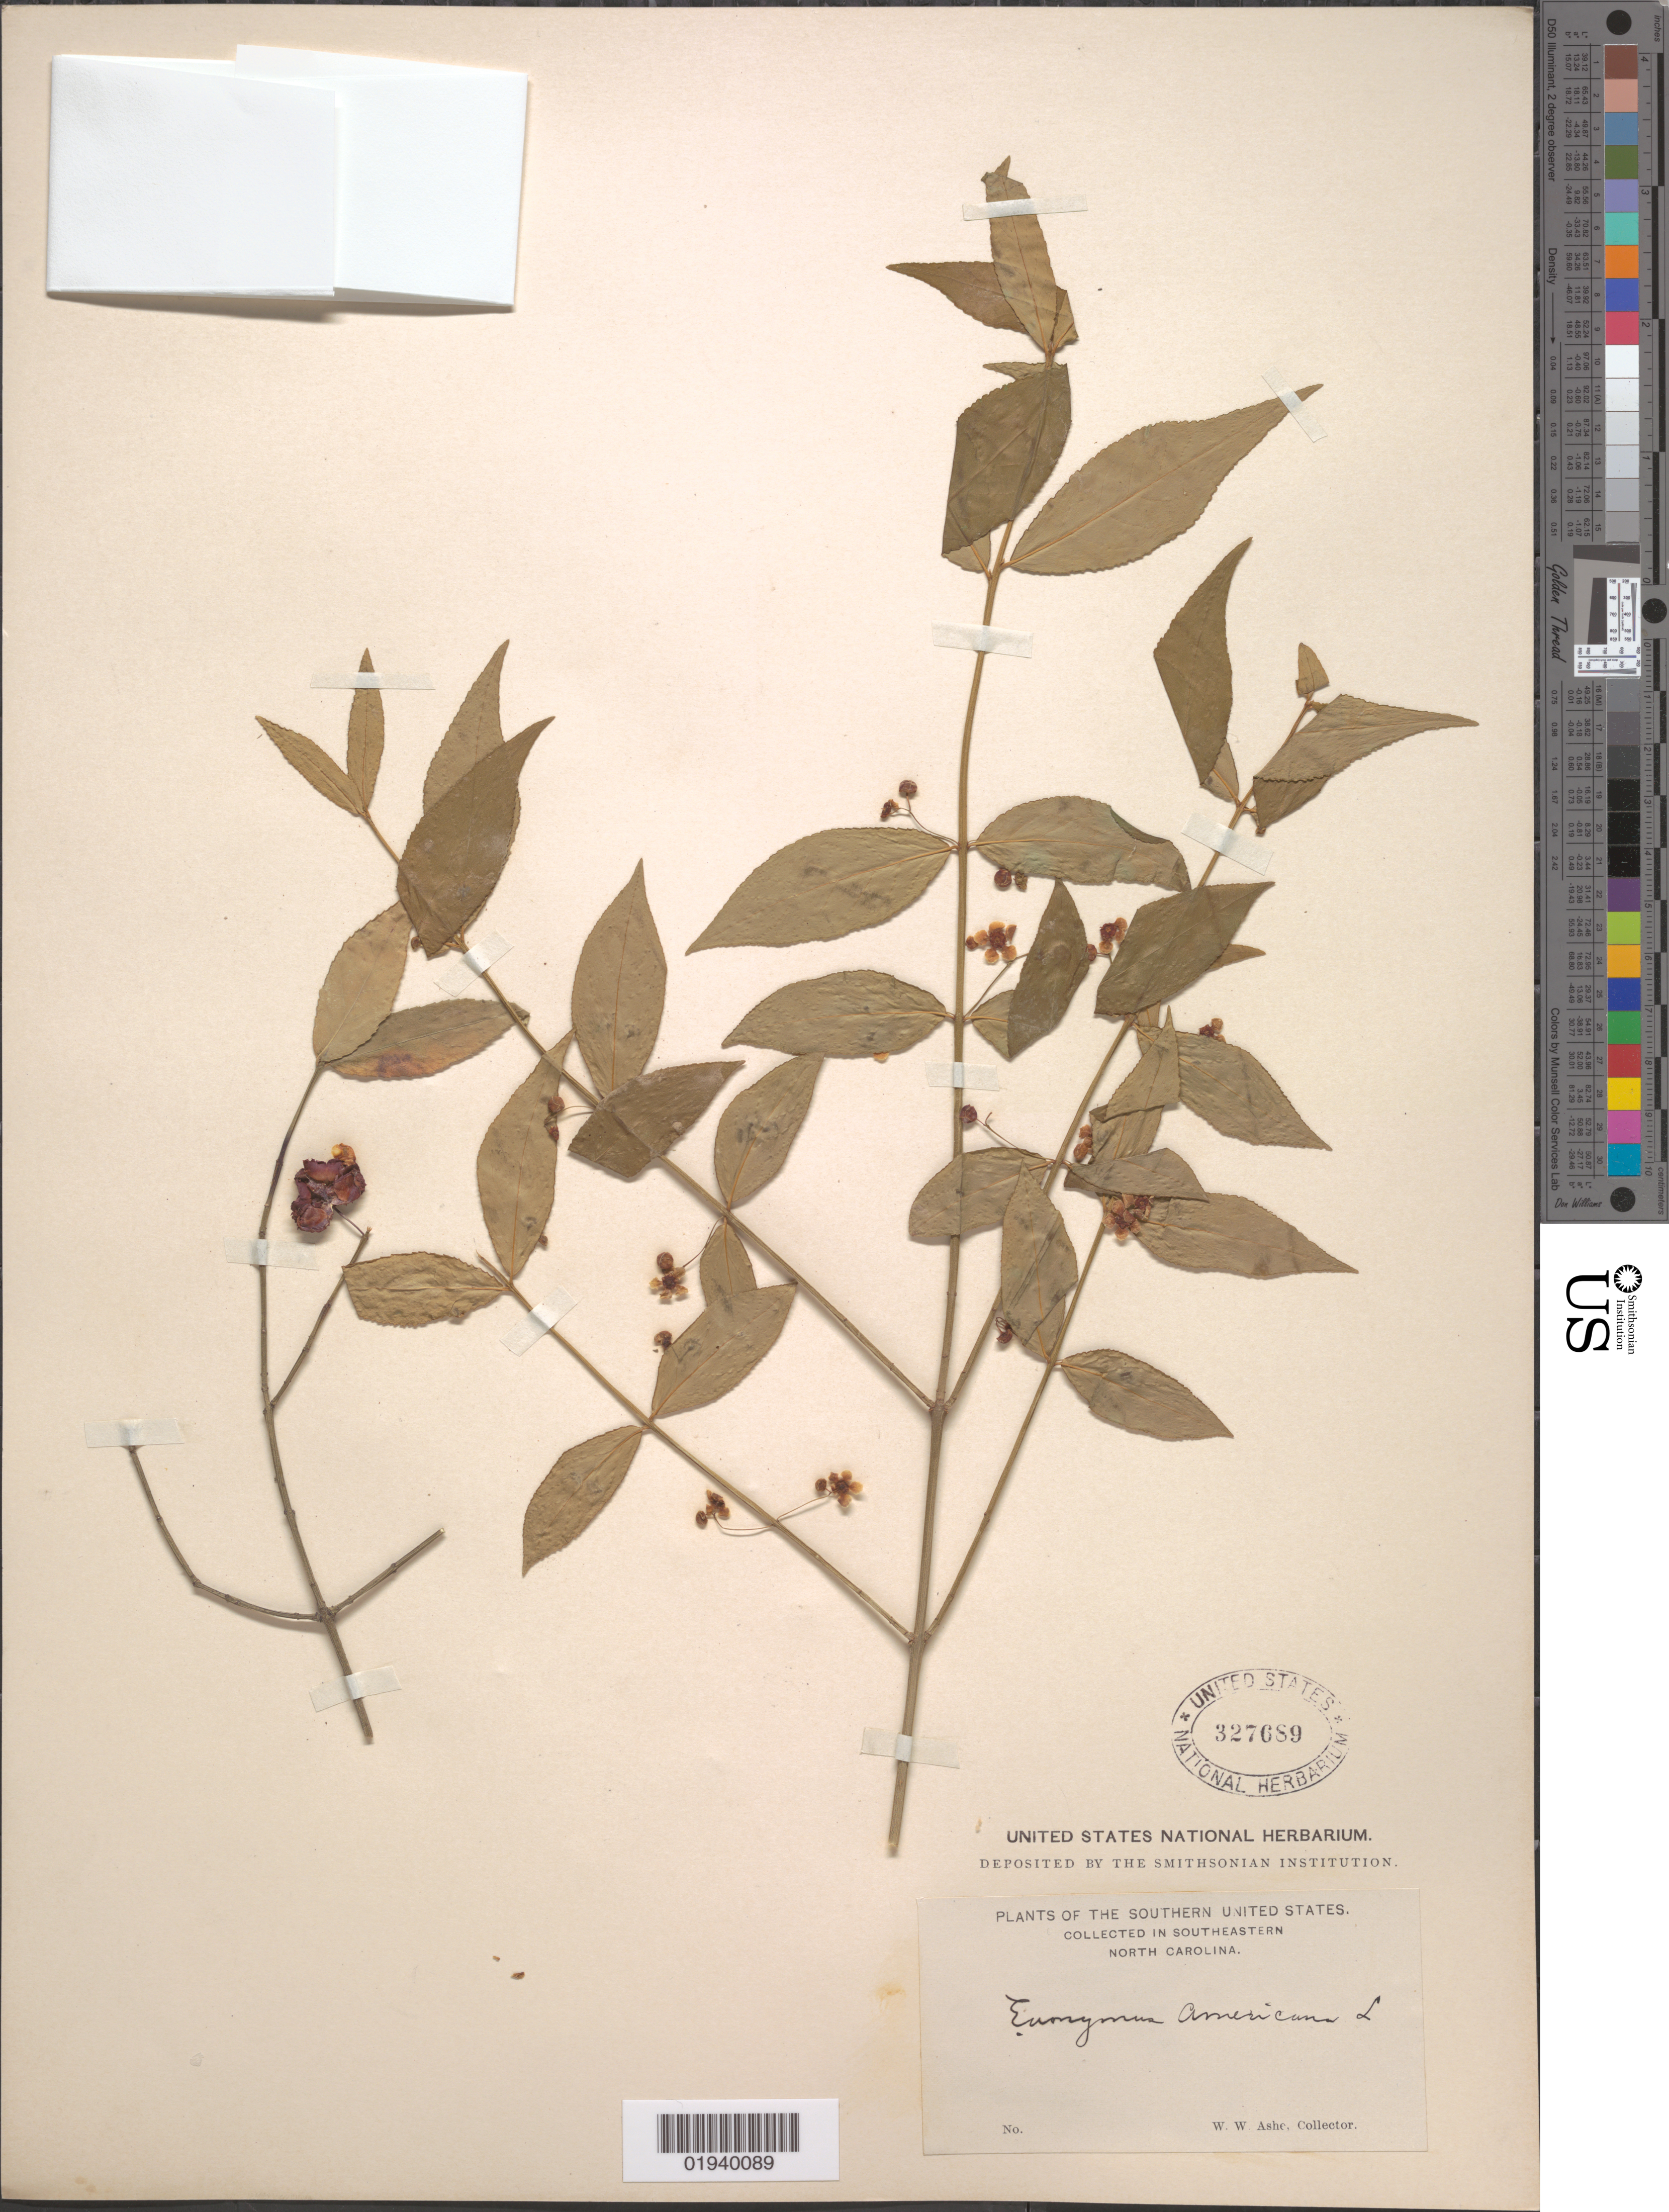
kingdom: Plantae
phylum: Tracheophyta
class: Magnoliopsida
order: Celastrales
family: Celastraceae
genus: Euonymus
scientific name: Euonymus americanus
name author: L.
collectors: W. W. Ashe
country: United States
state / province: North Carolina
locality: Southeastern North Carolina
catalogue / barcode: US 327689